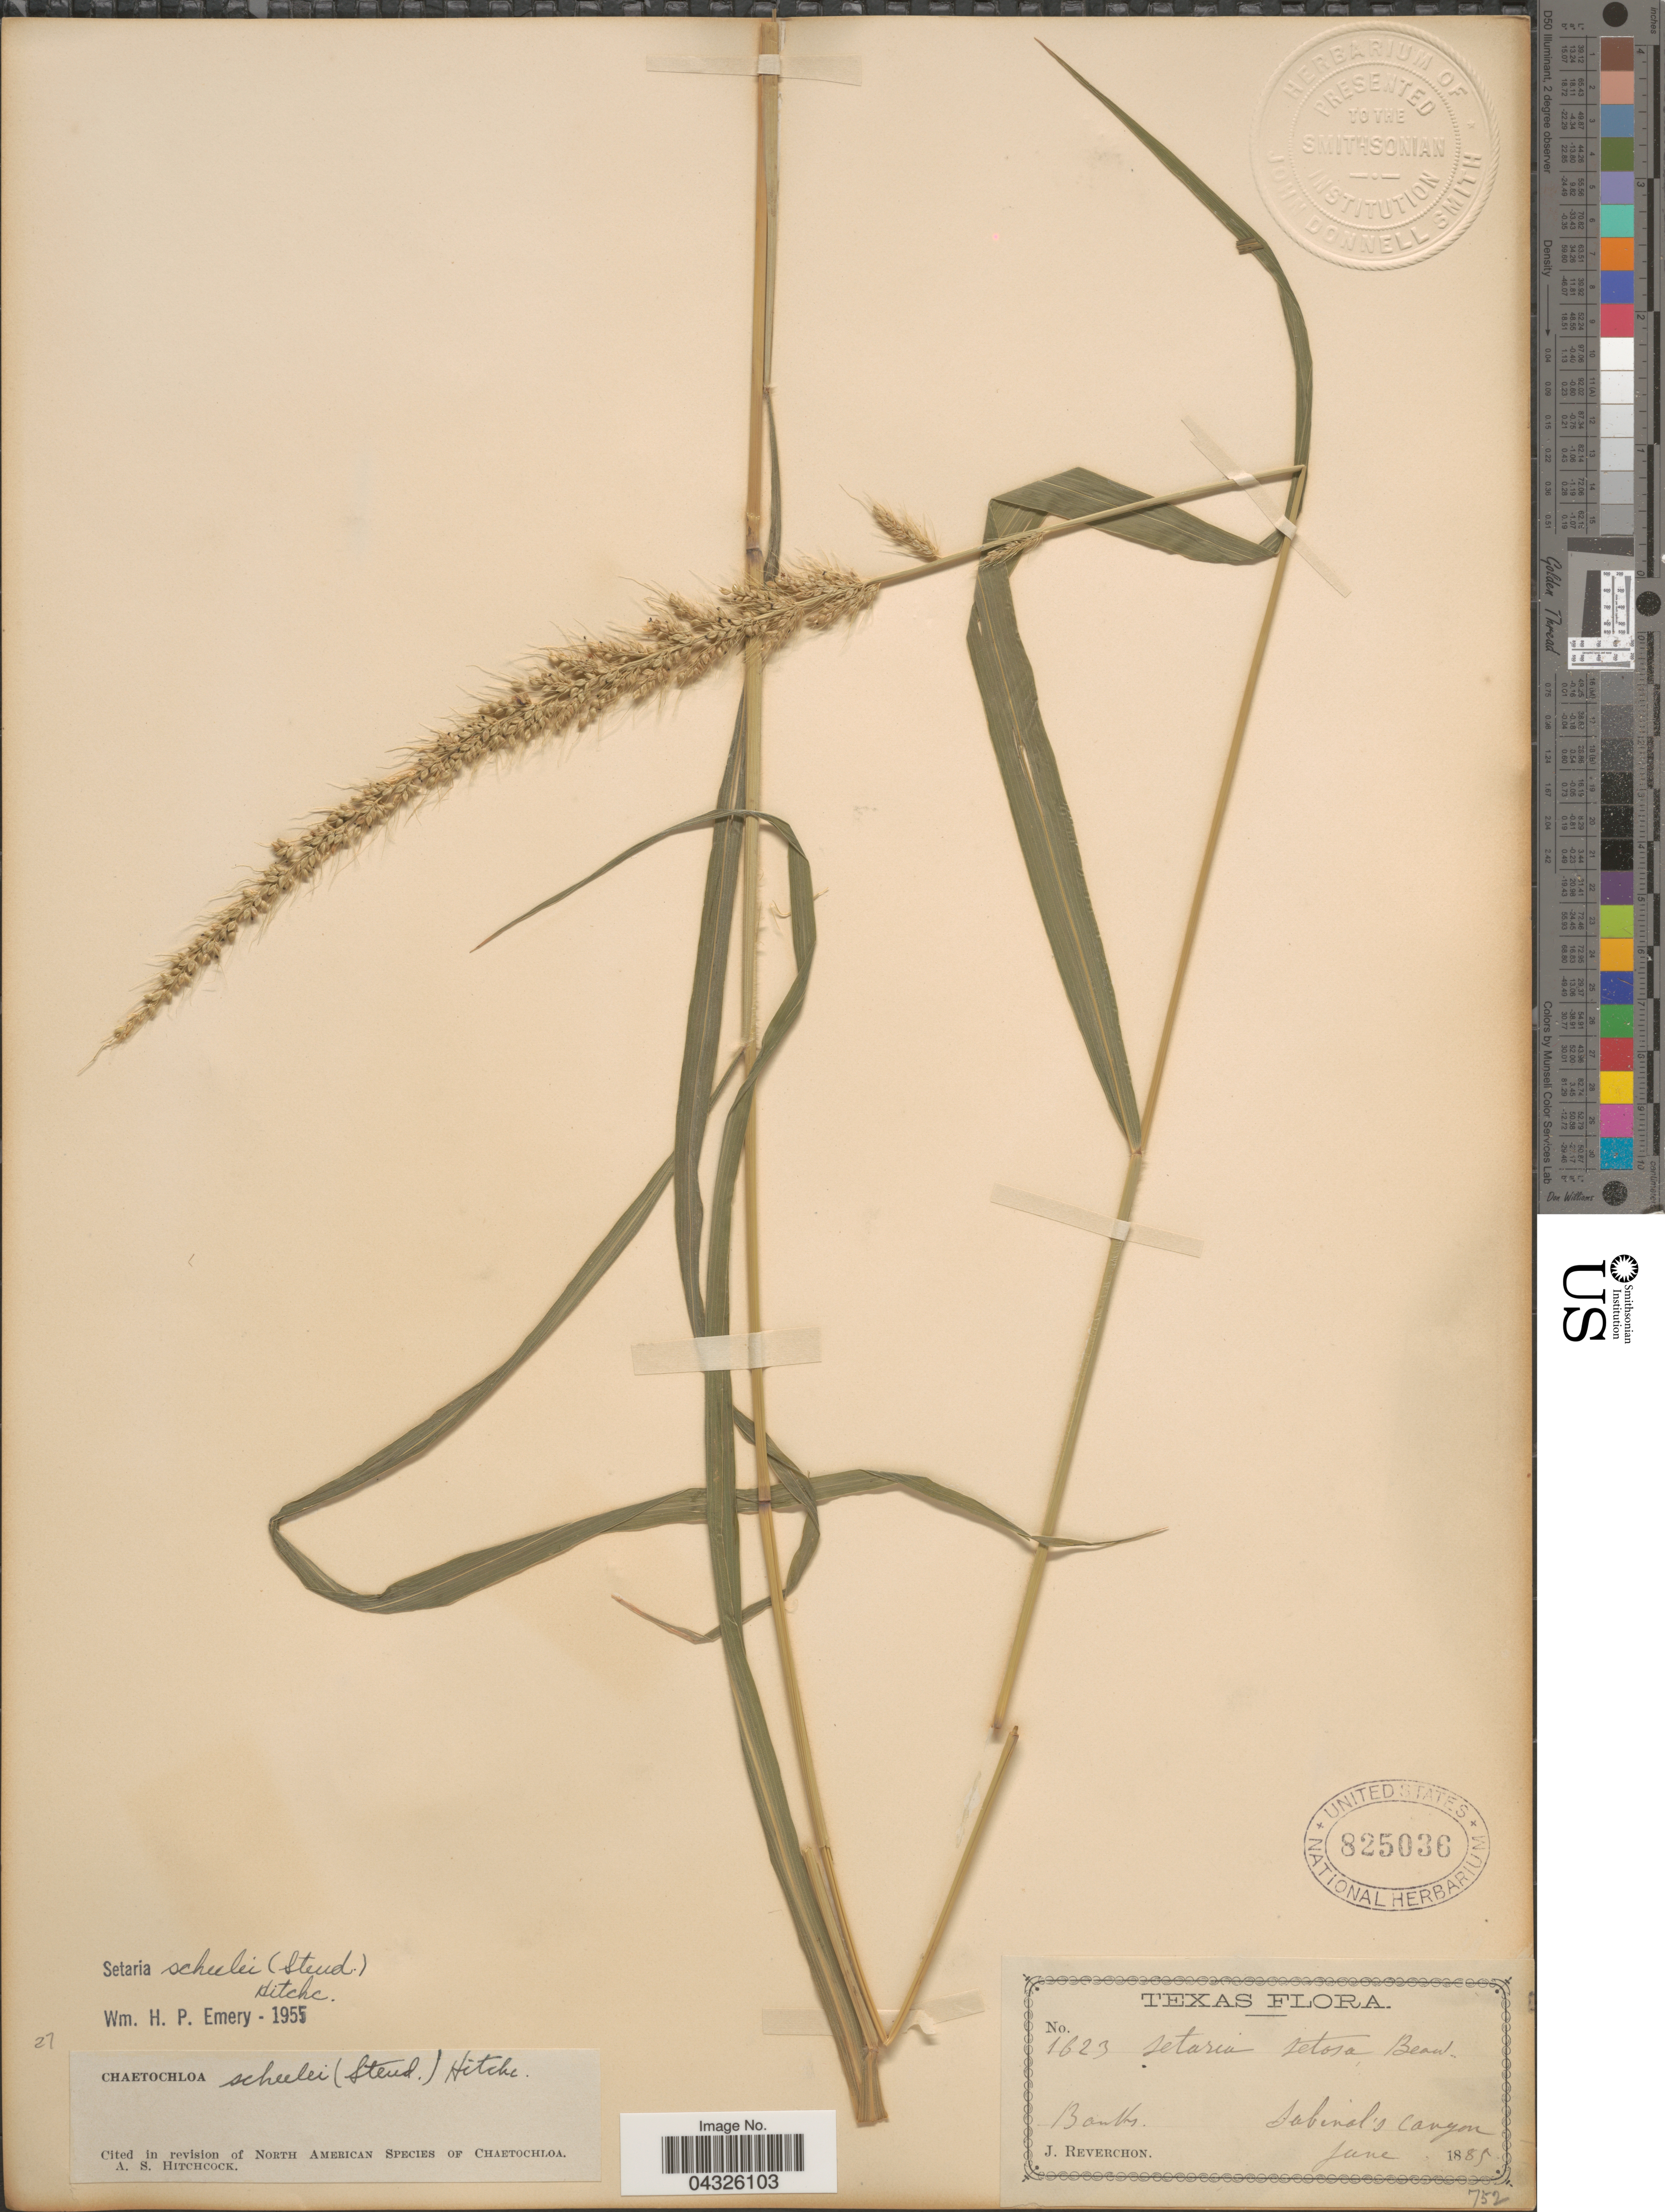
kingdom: Plantae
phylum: Tracheophyta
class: Liliopsida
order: Poales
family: Poaceae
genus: Setaria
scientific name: Setaria scheelei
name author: (Steud.) Hitchc.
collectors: J. Reverchon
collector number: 1623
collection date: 1885-06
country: United States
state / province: Texas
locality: Banks. Sabinal's Canyon.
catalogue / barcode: US 825036